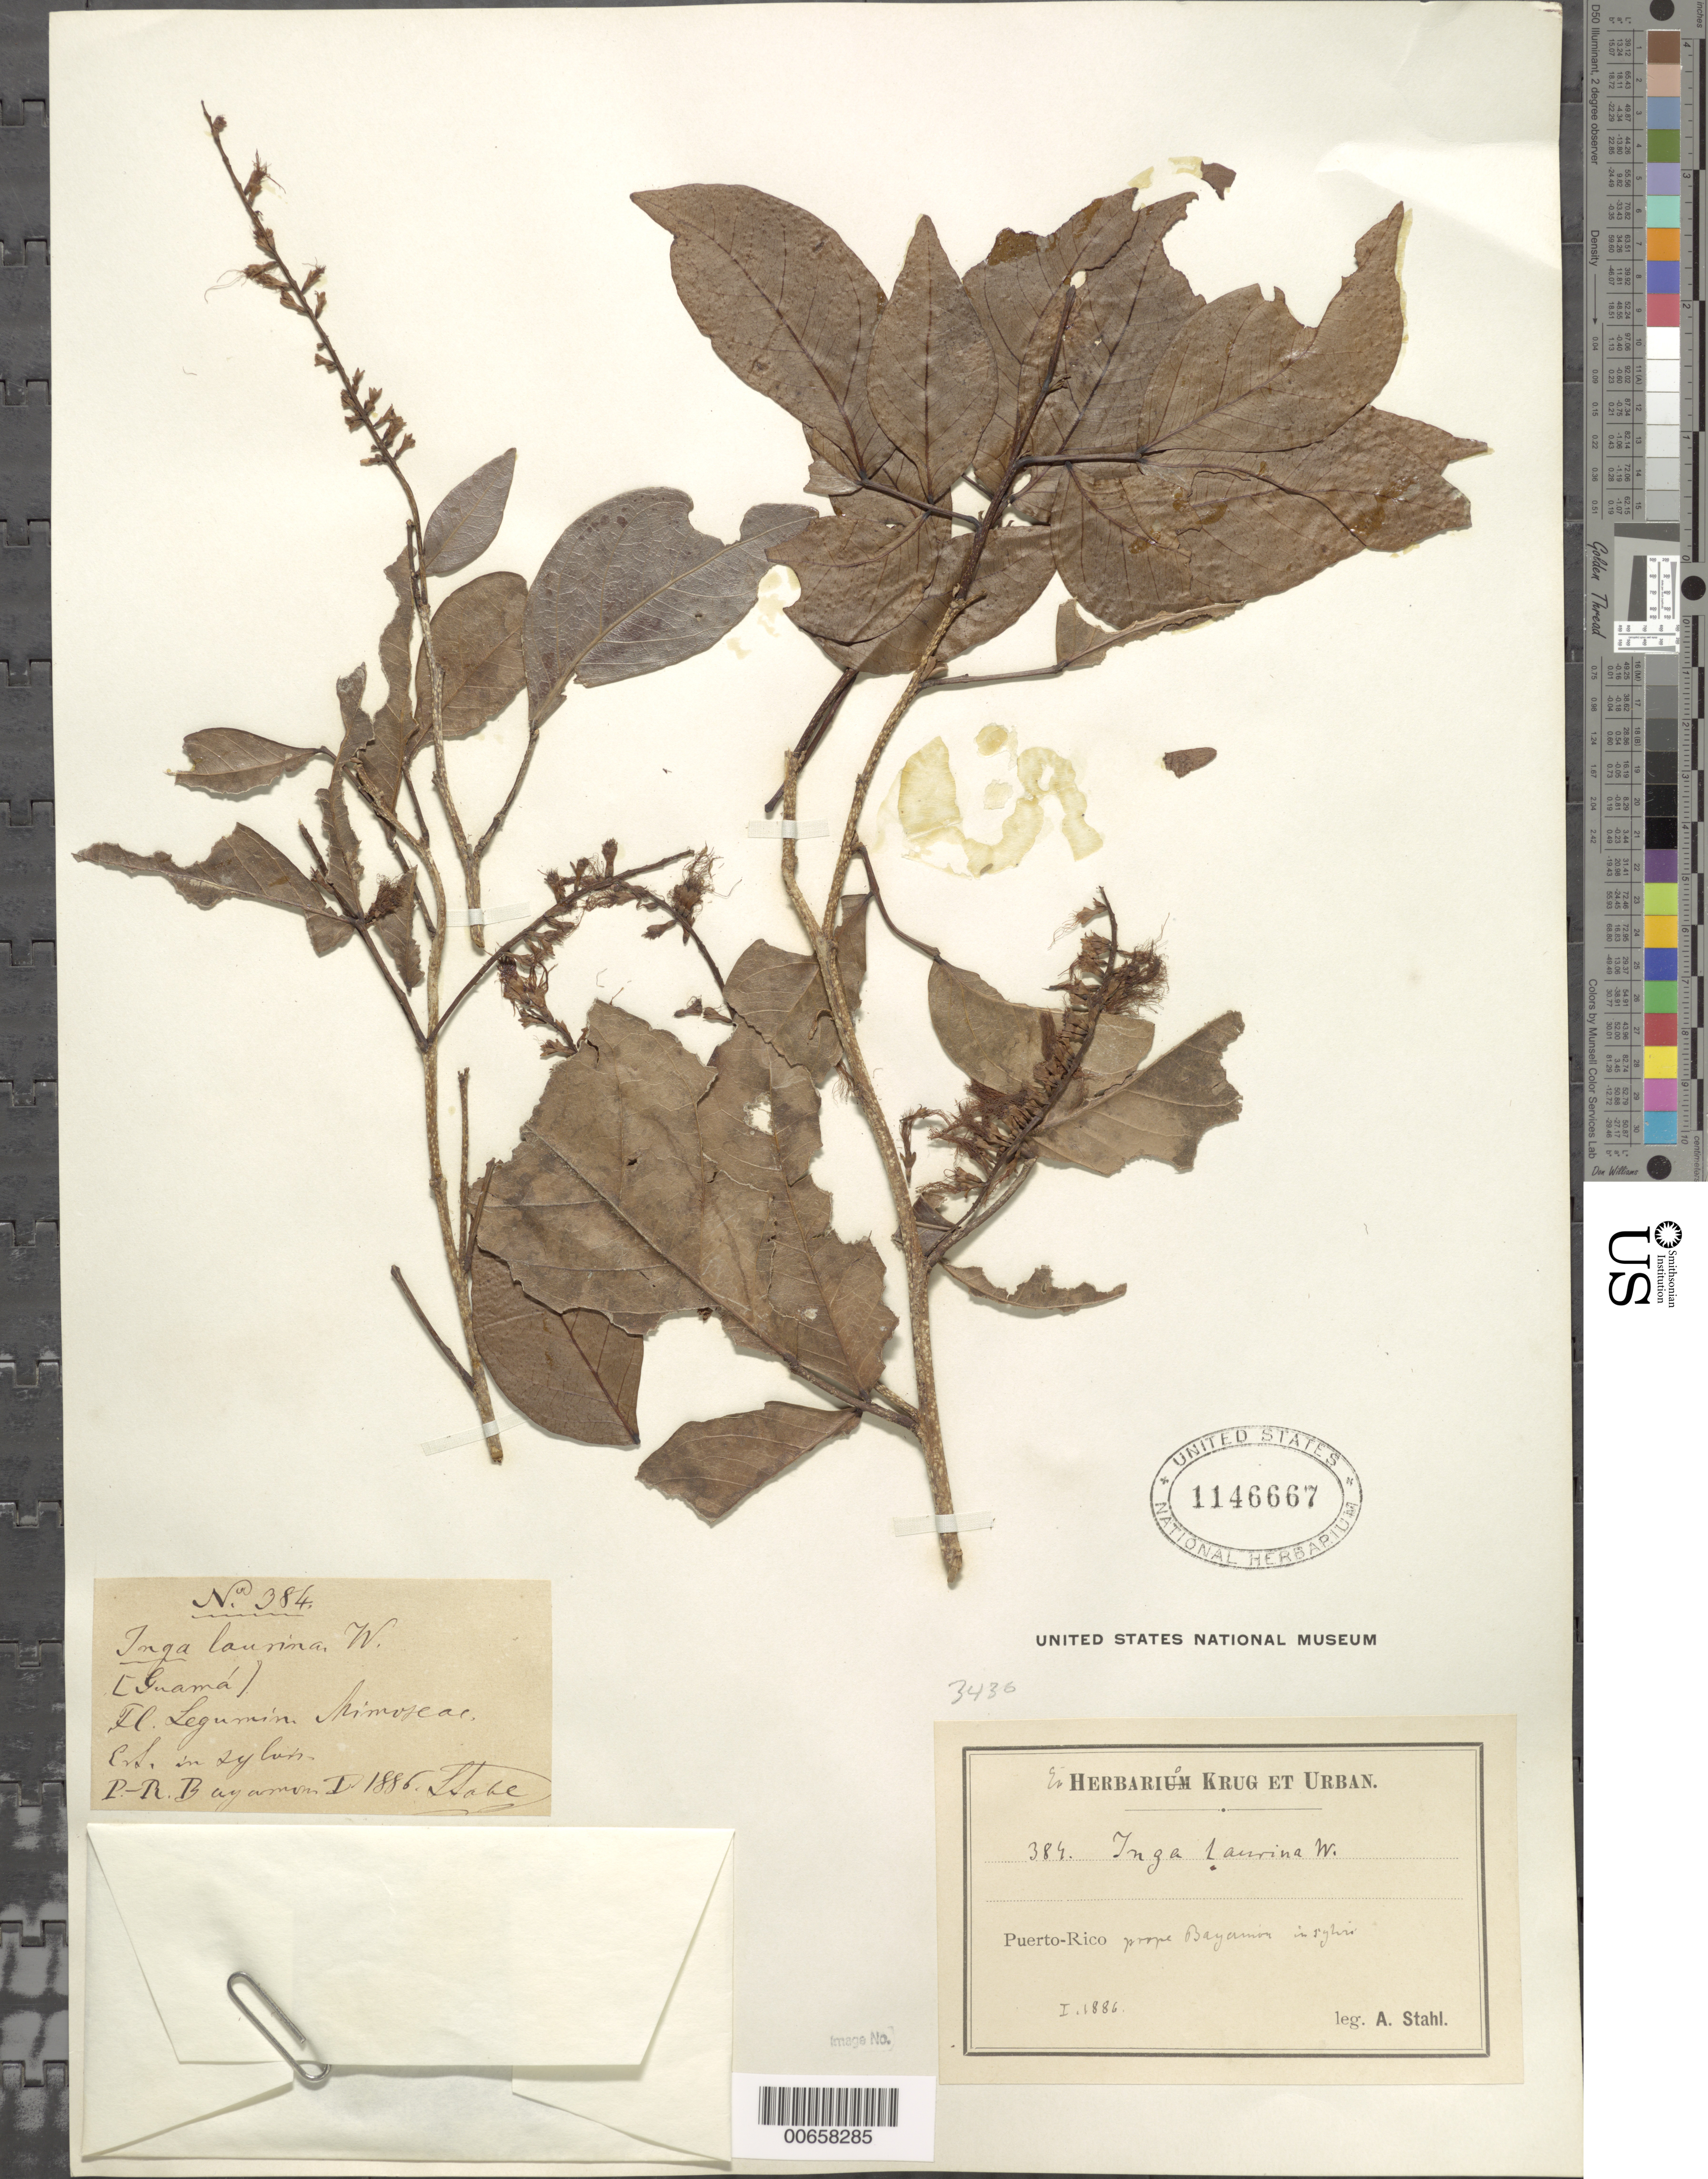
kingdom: Plantae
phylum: Tracheophyta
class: Magnoliopsida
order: Fabales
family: Fabaceae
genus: Inga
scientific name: Inga laurina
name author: (Sw.) Willd.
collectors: A. Stahl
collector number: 384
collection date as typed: Jan 1886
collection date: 1886-01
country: Puerto Rico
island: Greater Antilles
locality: Prope Bayamon in sylvis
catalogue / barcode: US 1146667